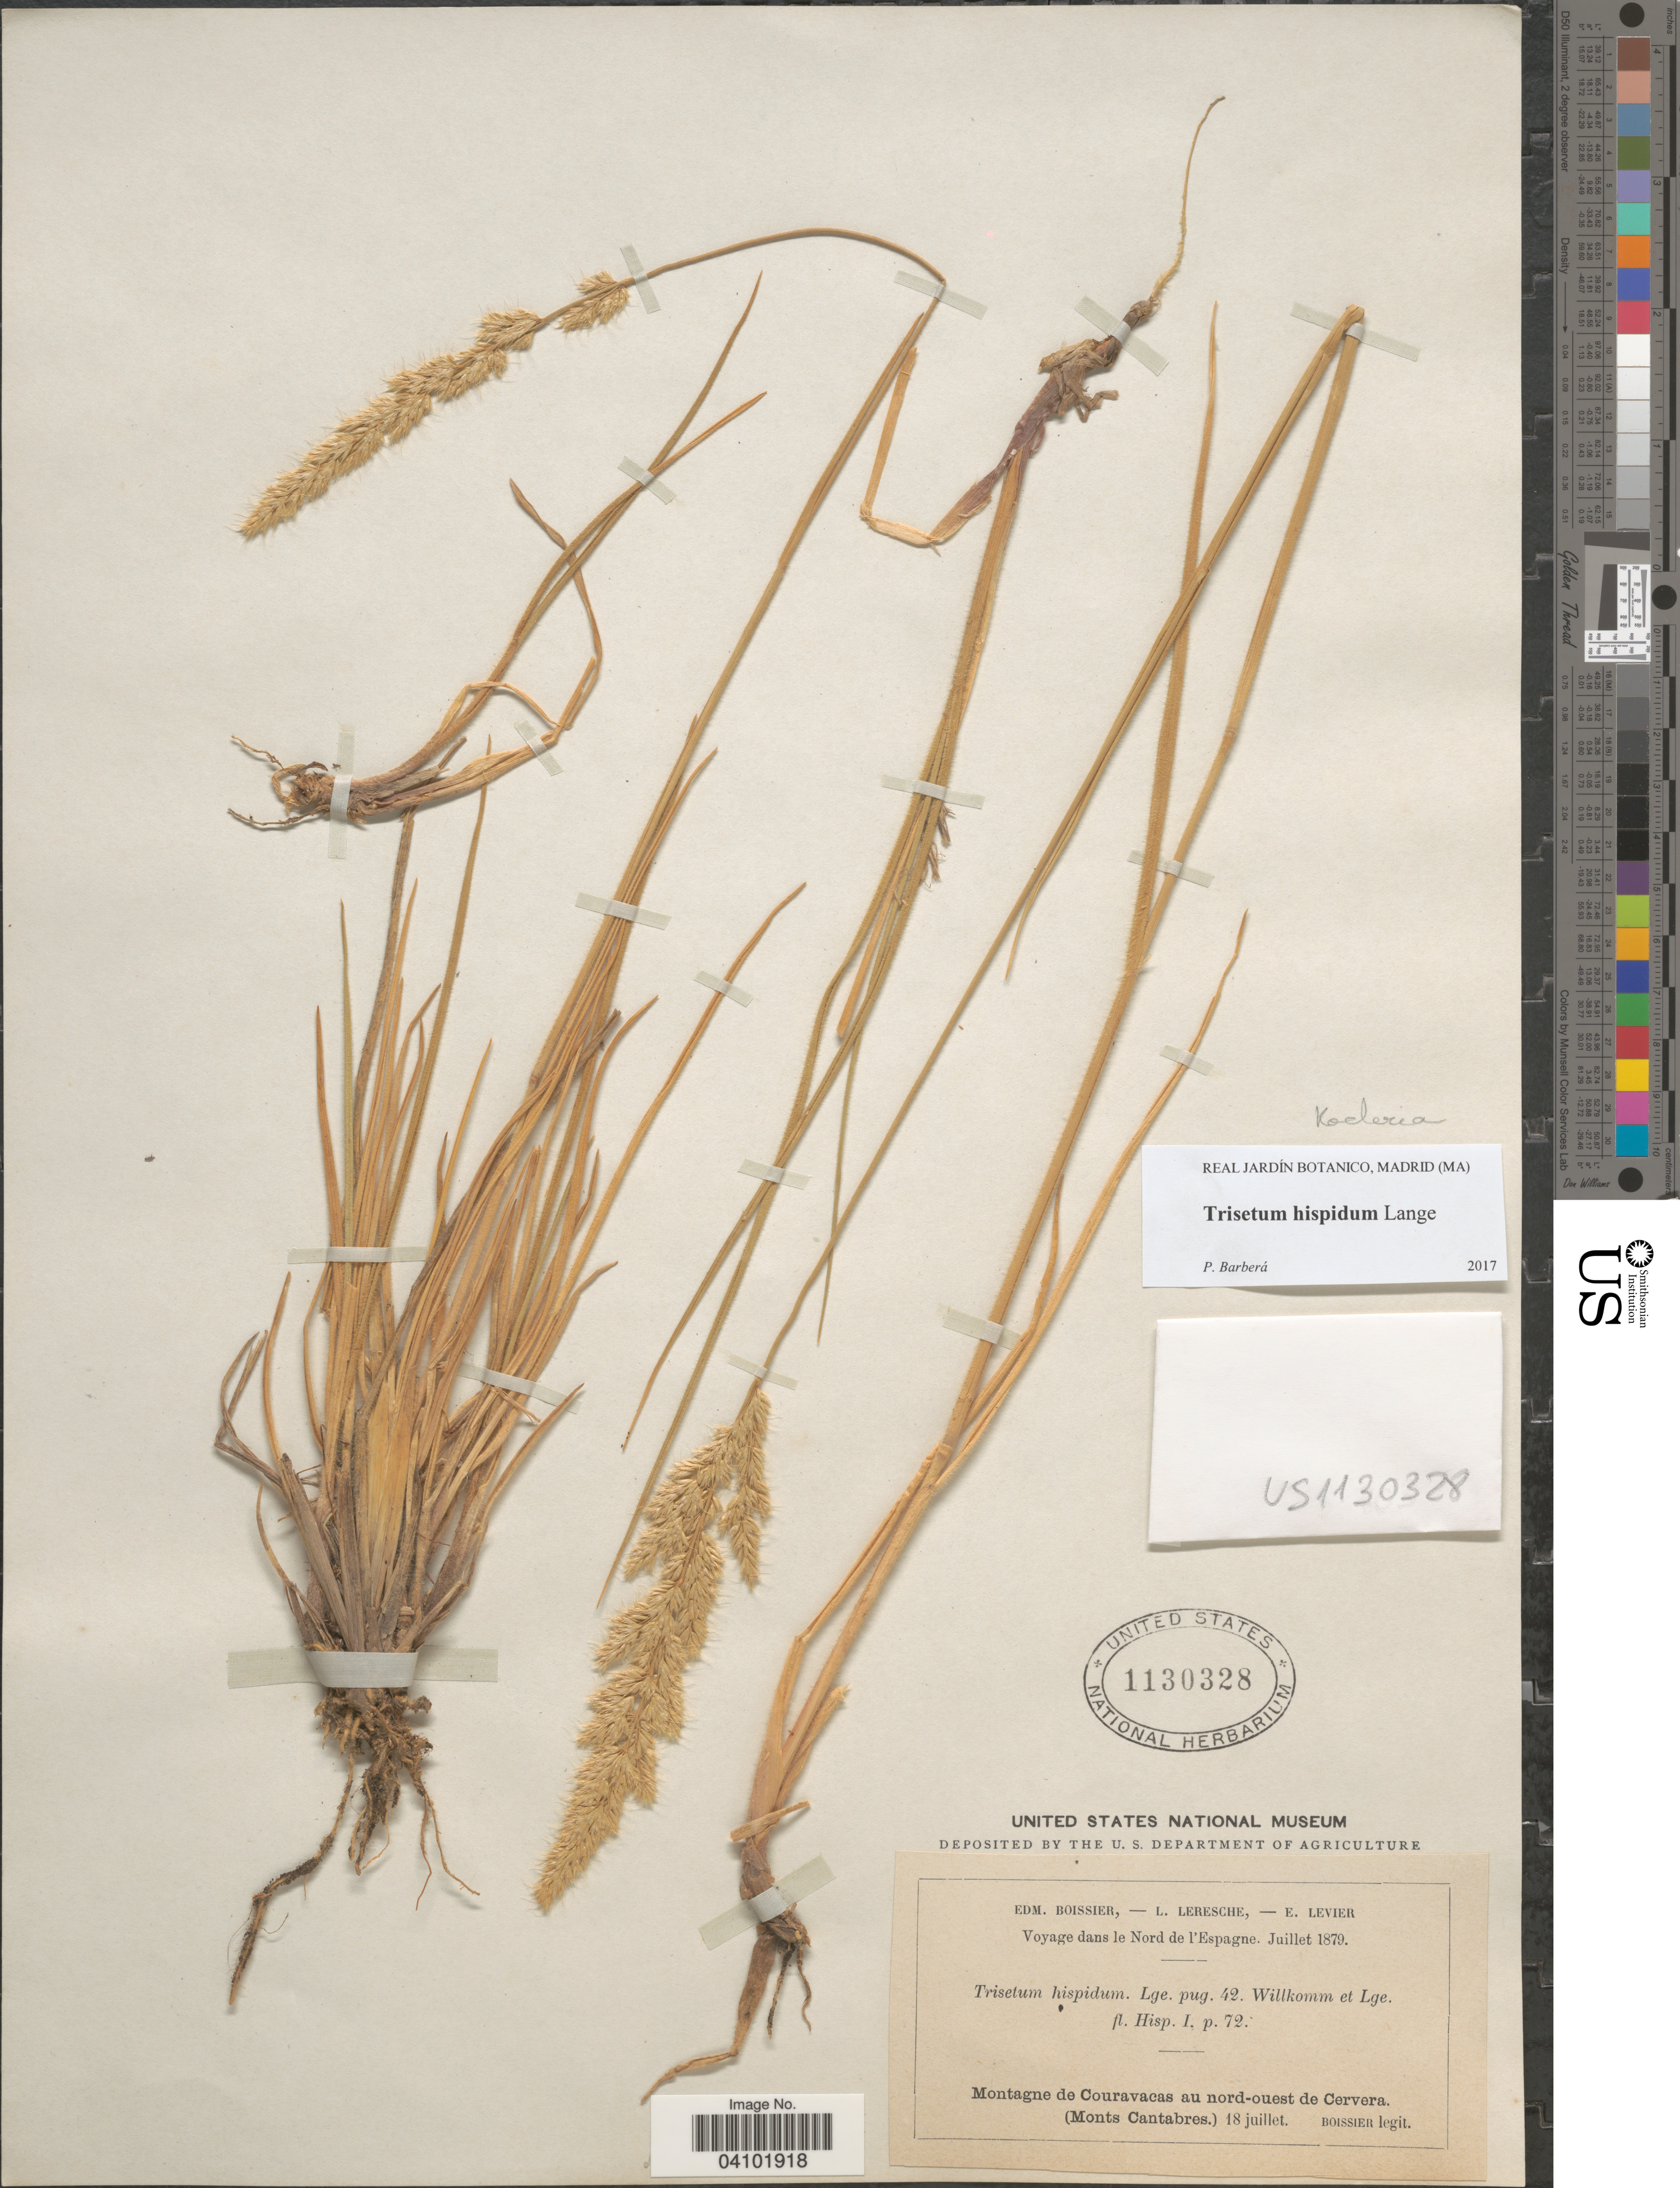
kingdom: Plantae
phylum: Tracheophyta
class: Liliopsida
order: Poales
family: Poaceae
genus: Koeleria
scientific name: Koeleria hispanica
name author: Barberá et al.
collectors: P. Boissier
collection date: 1879-07-18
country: Spain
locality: Voyage dans le Nord de l' Espagne. Montagne de Couravacas au nord-ouest de Cervera. (Monts Cantabres.).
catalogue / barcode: US 1130328